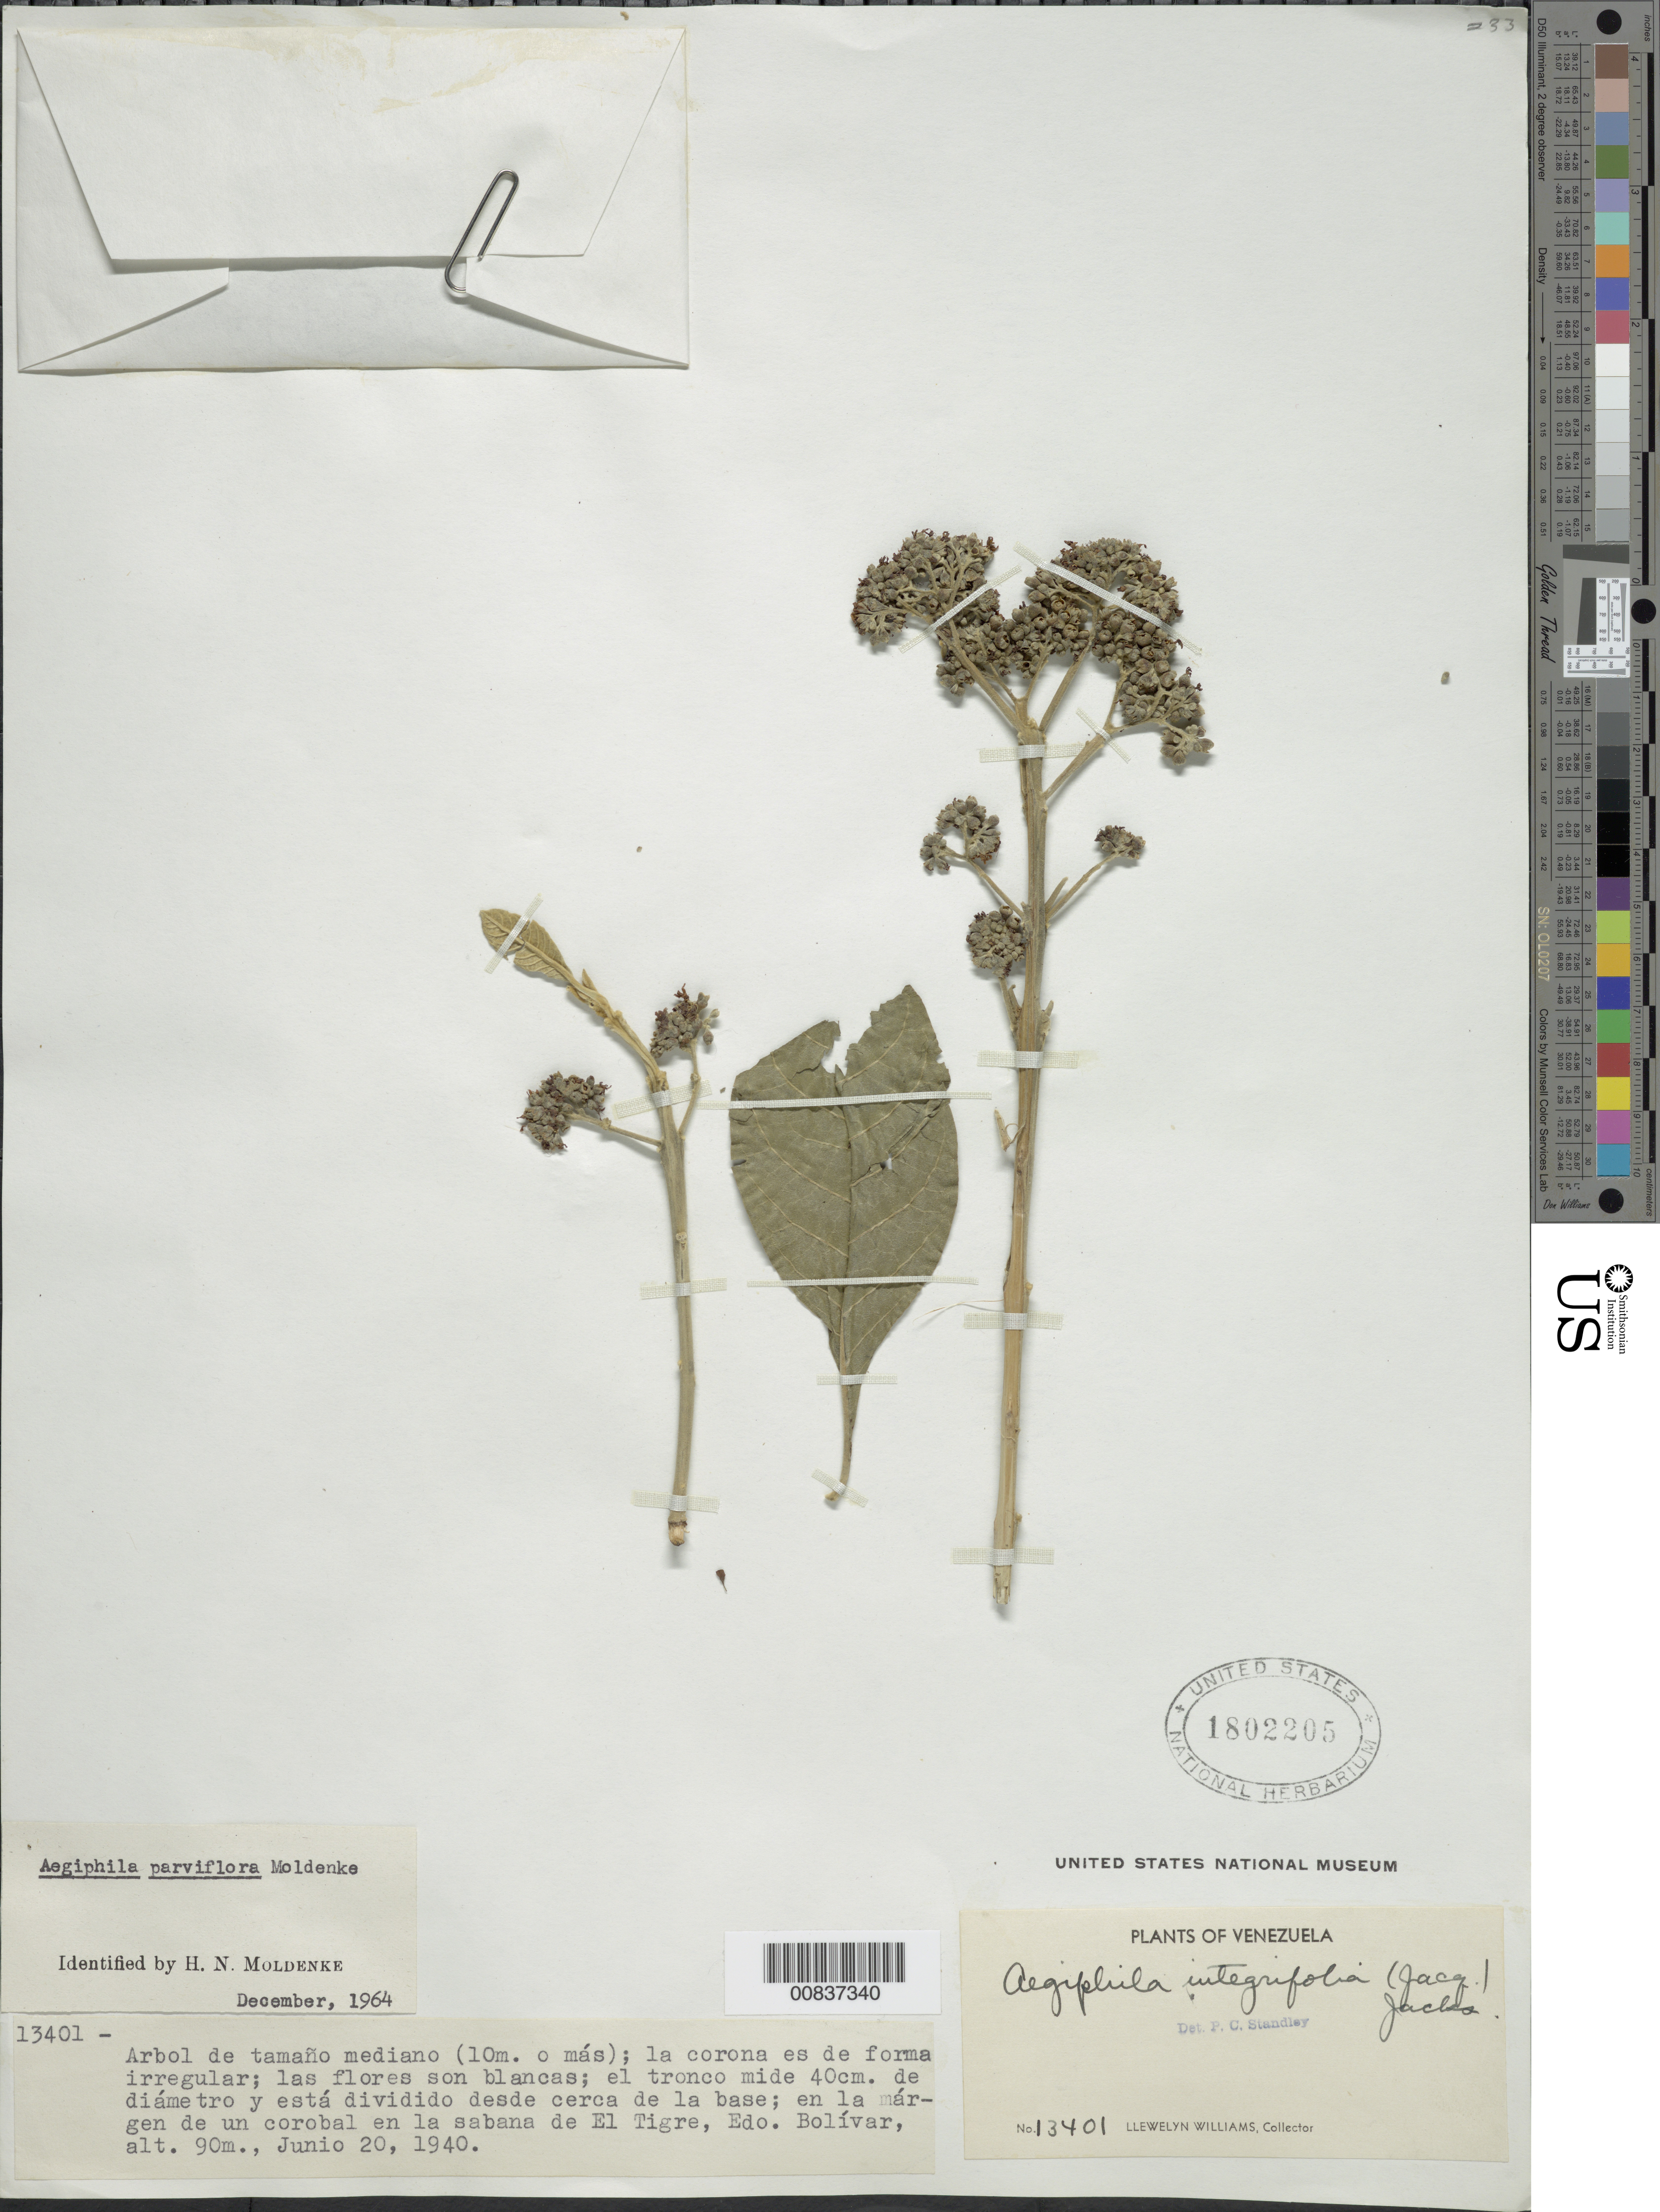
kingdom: Plantae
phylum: Tracheophyta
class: Magnoliopsida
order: Lamiales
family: Lamiaceae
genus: Aegiphila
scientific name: Aegiphila parviflora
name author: Moldenke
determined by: Moldenke, H. N.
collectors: Ll. Williams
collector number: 13401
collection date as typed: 20-Jun-40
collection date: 1940-06-20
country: Venezuela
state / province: Bolívar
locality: El Tigre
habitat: Margen de un corobal en la sabana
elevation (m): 90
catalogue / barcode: US 1802205